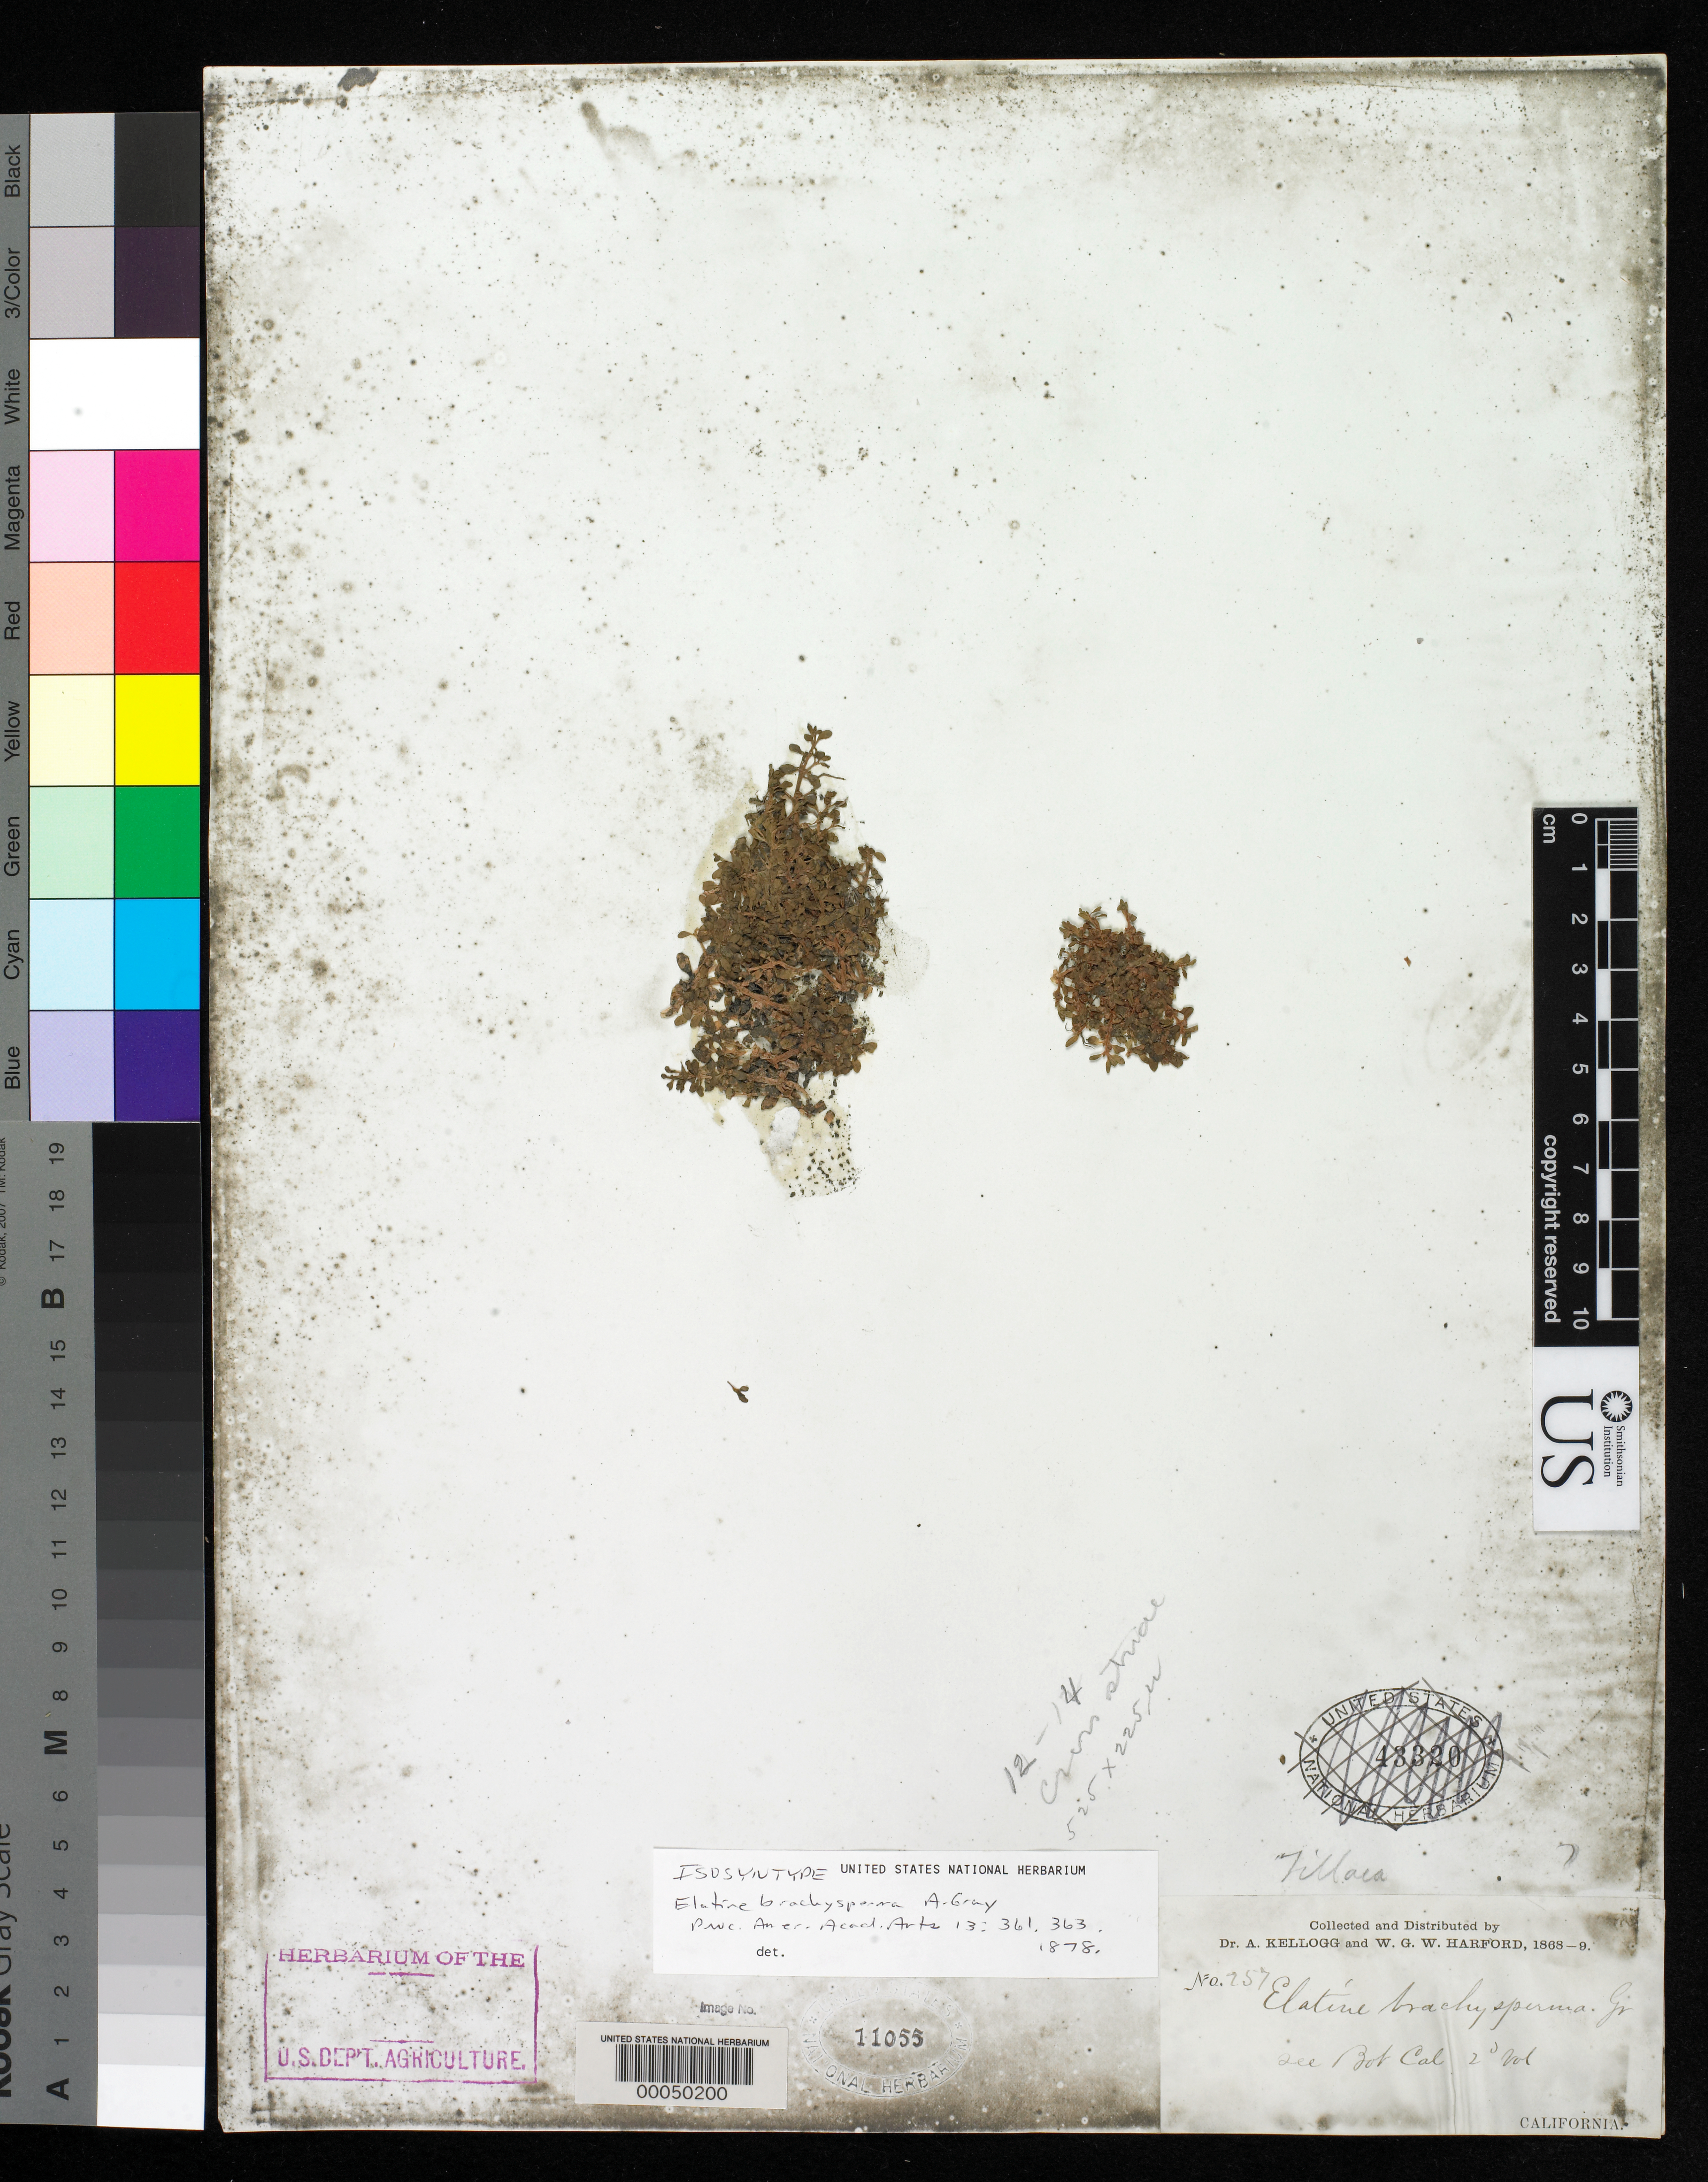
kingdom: Plantae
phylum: Tracheophyta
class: Magnoliopsida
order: Malpighiales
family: Elatinaceae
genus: Elatine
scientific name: Elatine brachysperma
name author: A. Gray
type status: Isosyntype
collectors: A. Kellogg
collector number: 757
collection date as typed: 1868 to -- --- 1869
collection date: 1868/1869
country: United States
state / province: California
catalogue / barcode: US 11055